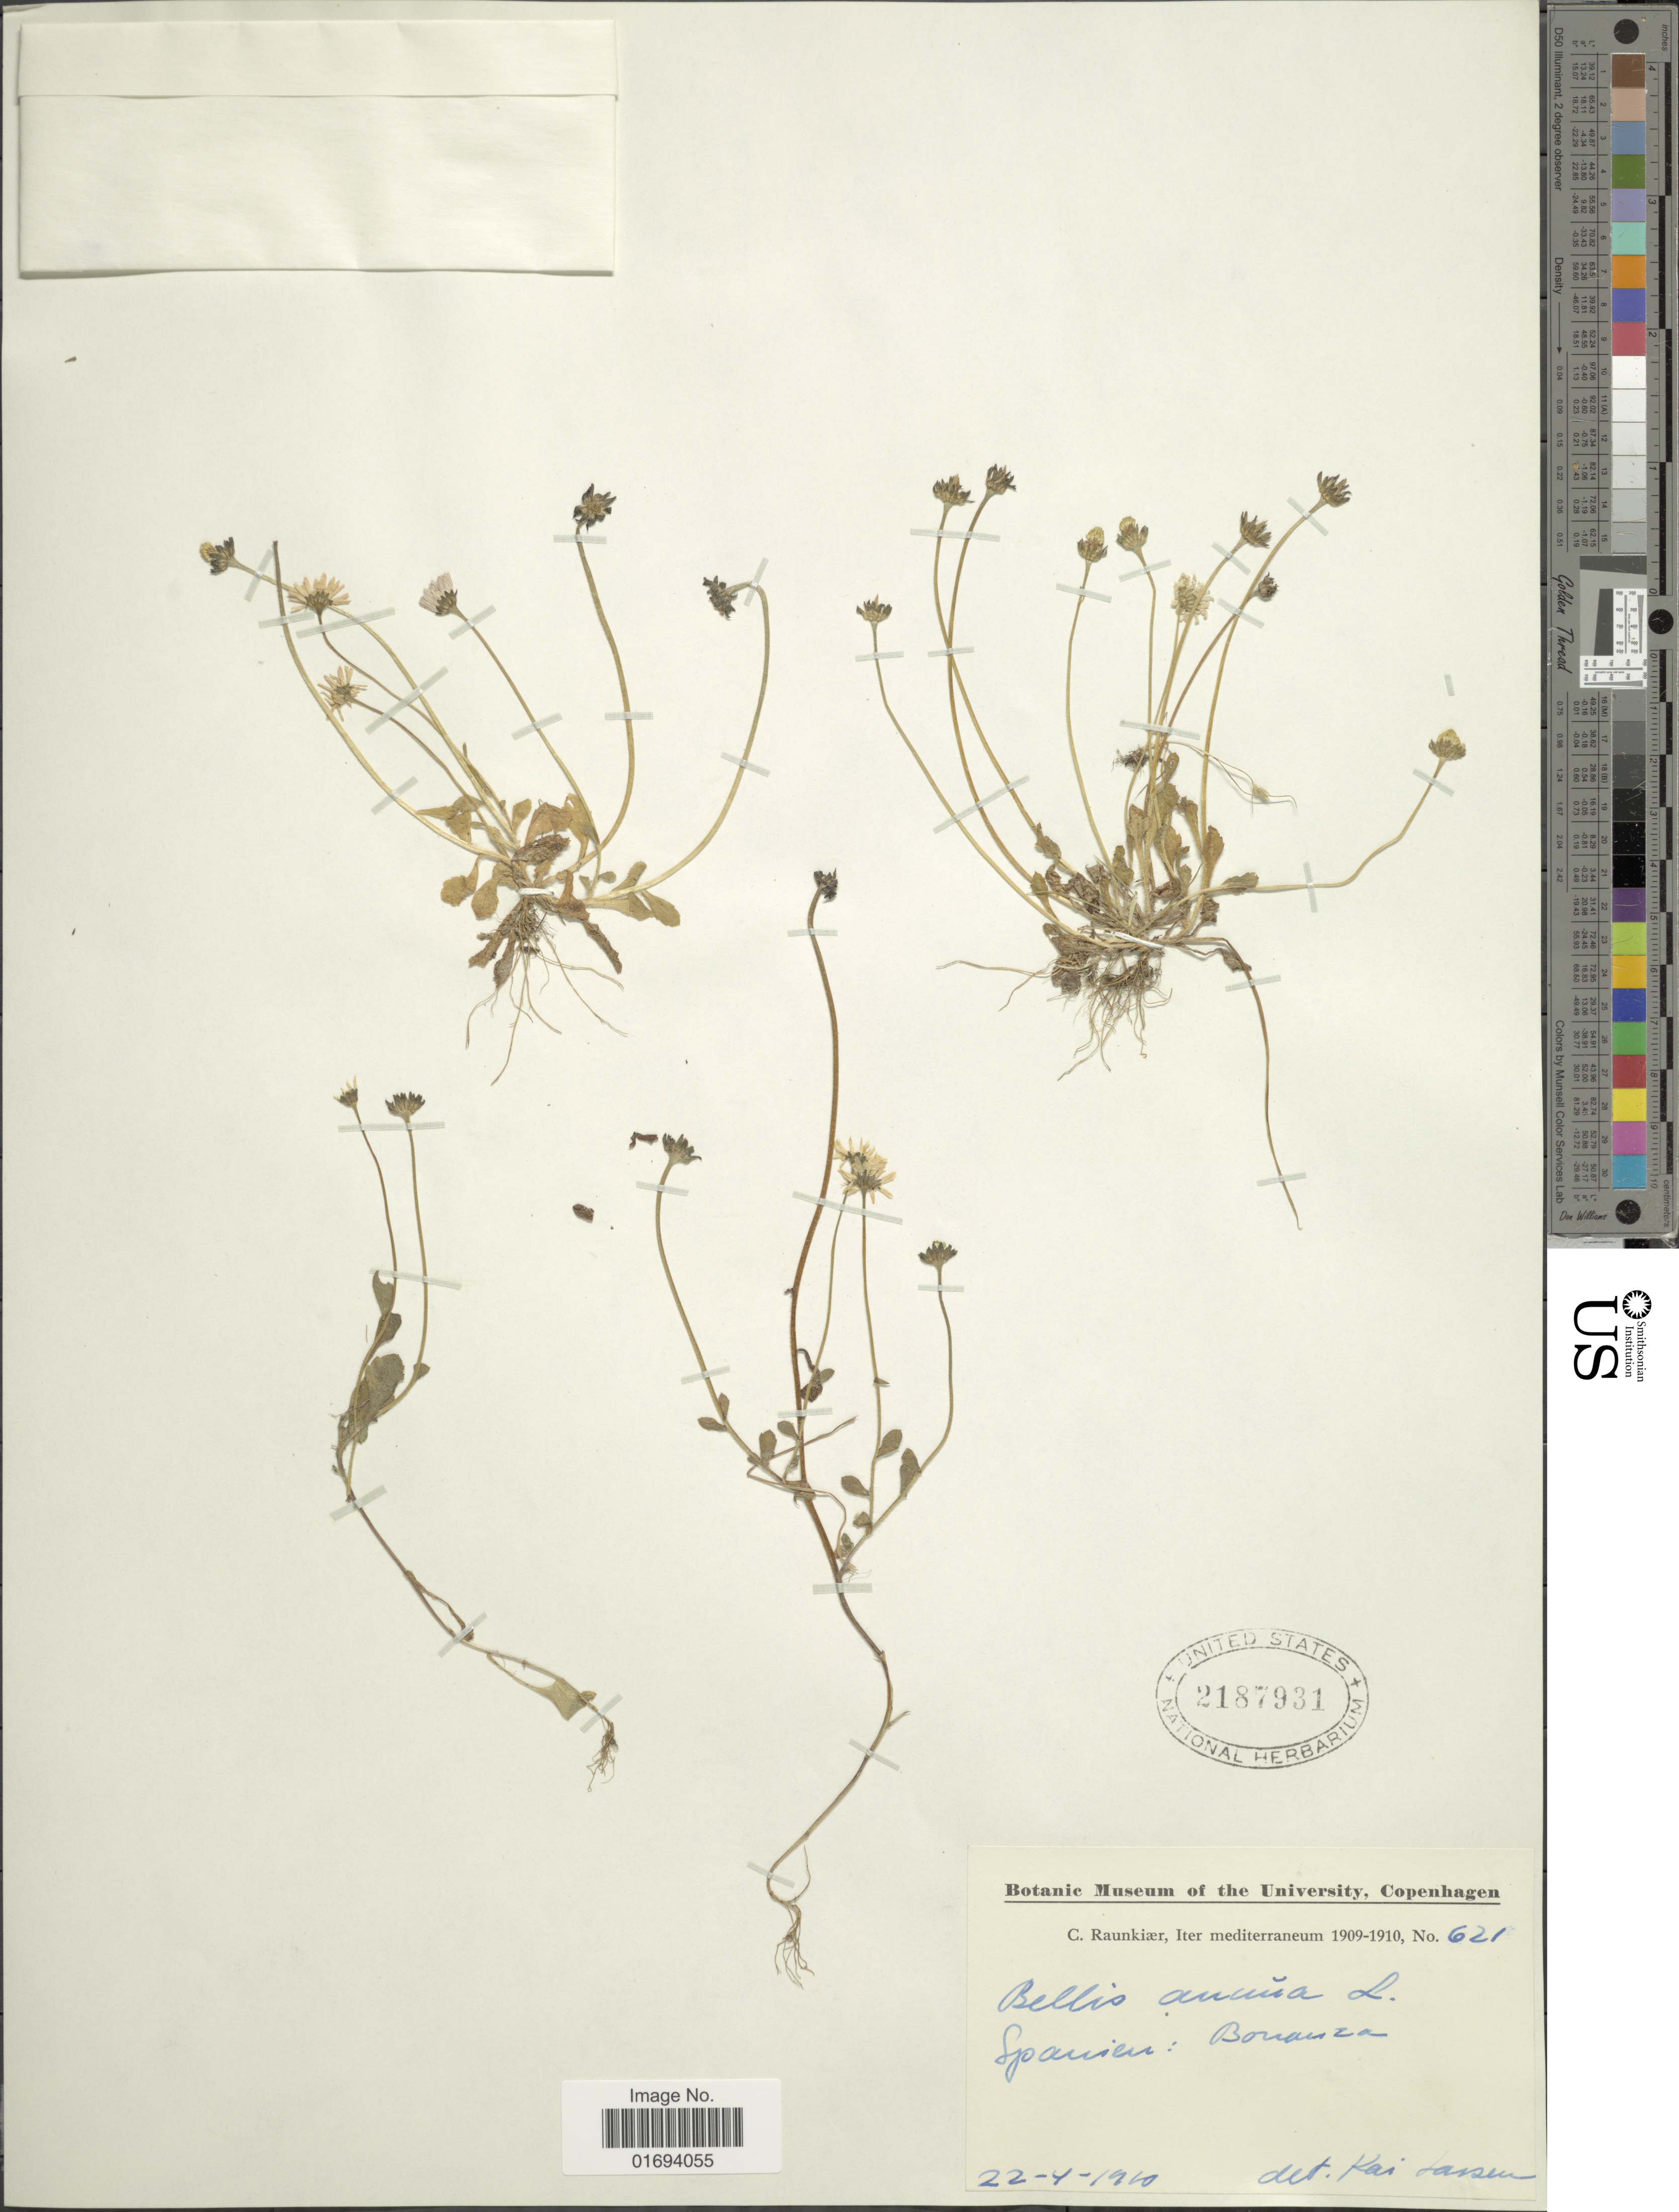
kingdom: Plantae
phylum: Tracheophyta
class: Magnoliopsida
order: Asterales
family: Asteraceae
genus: Bellis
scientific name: Bellis annua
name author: L.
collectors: C. C. Raunkiaer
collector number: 621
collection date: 1910-04-22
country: Spain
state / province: Andalucia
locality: Spanien; Bonanza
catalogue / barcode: US 2187931